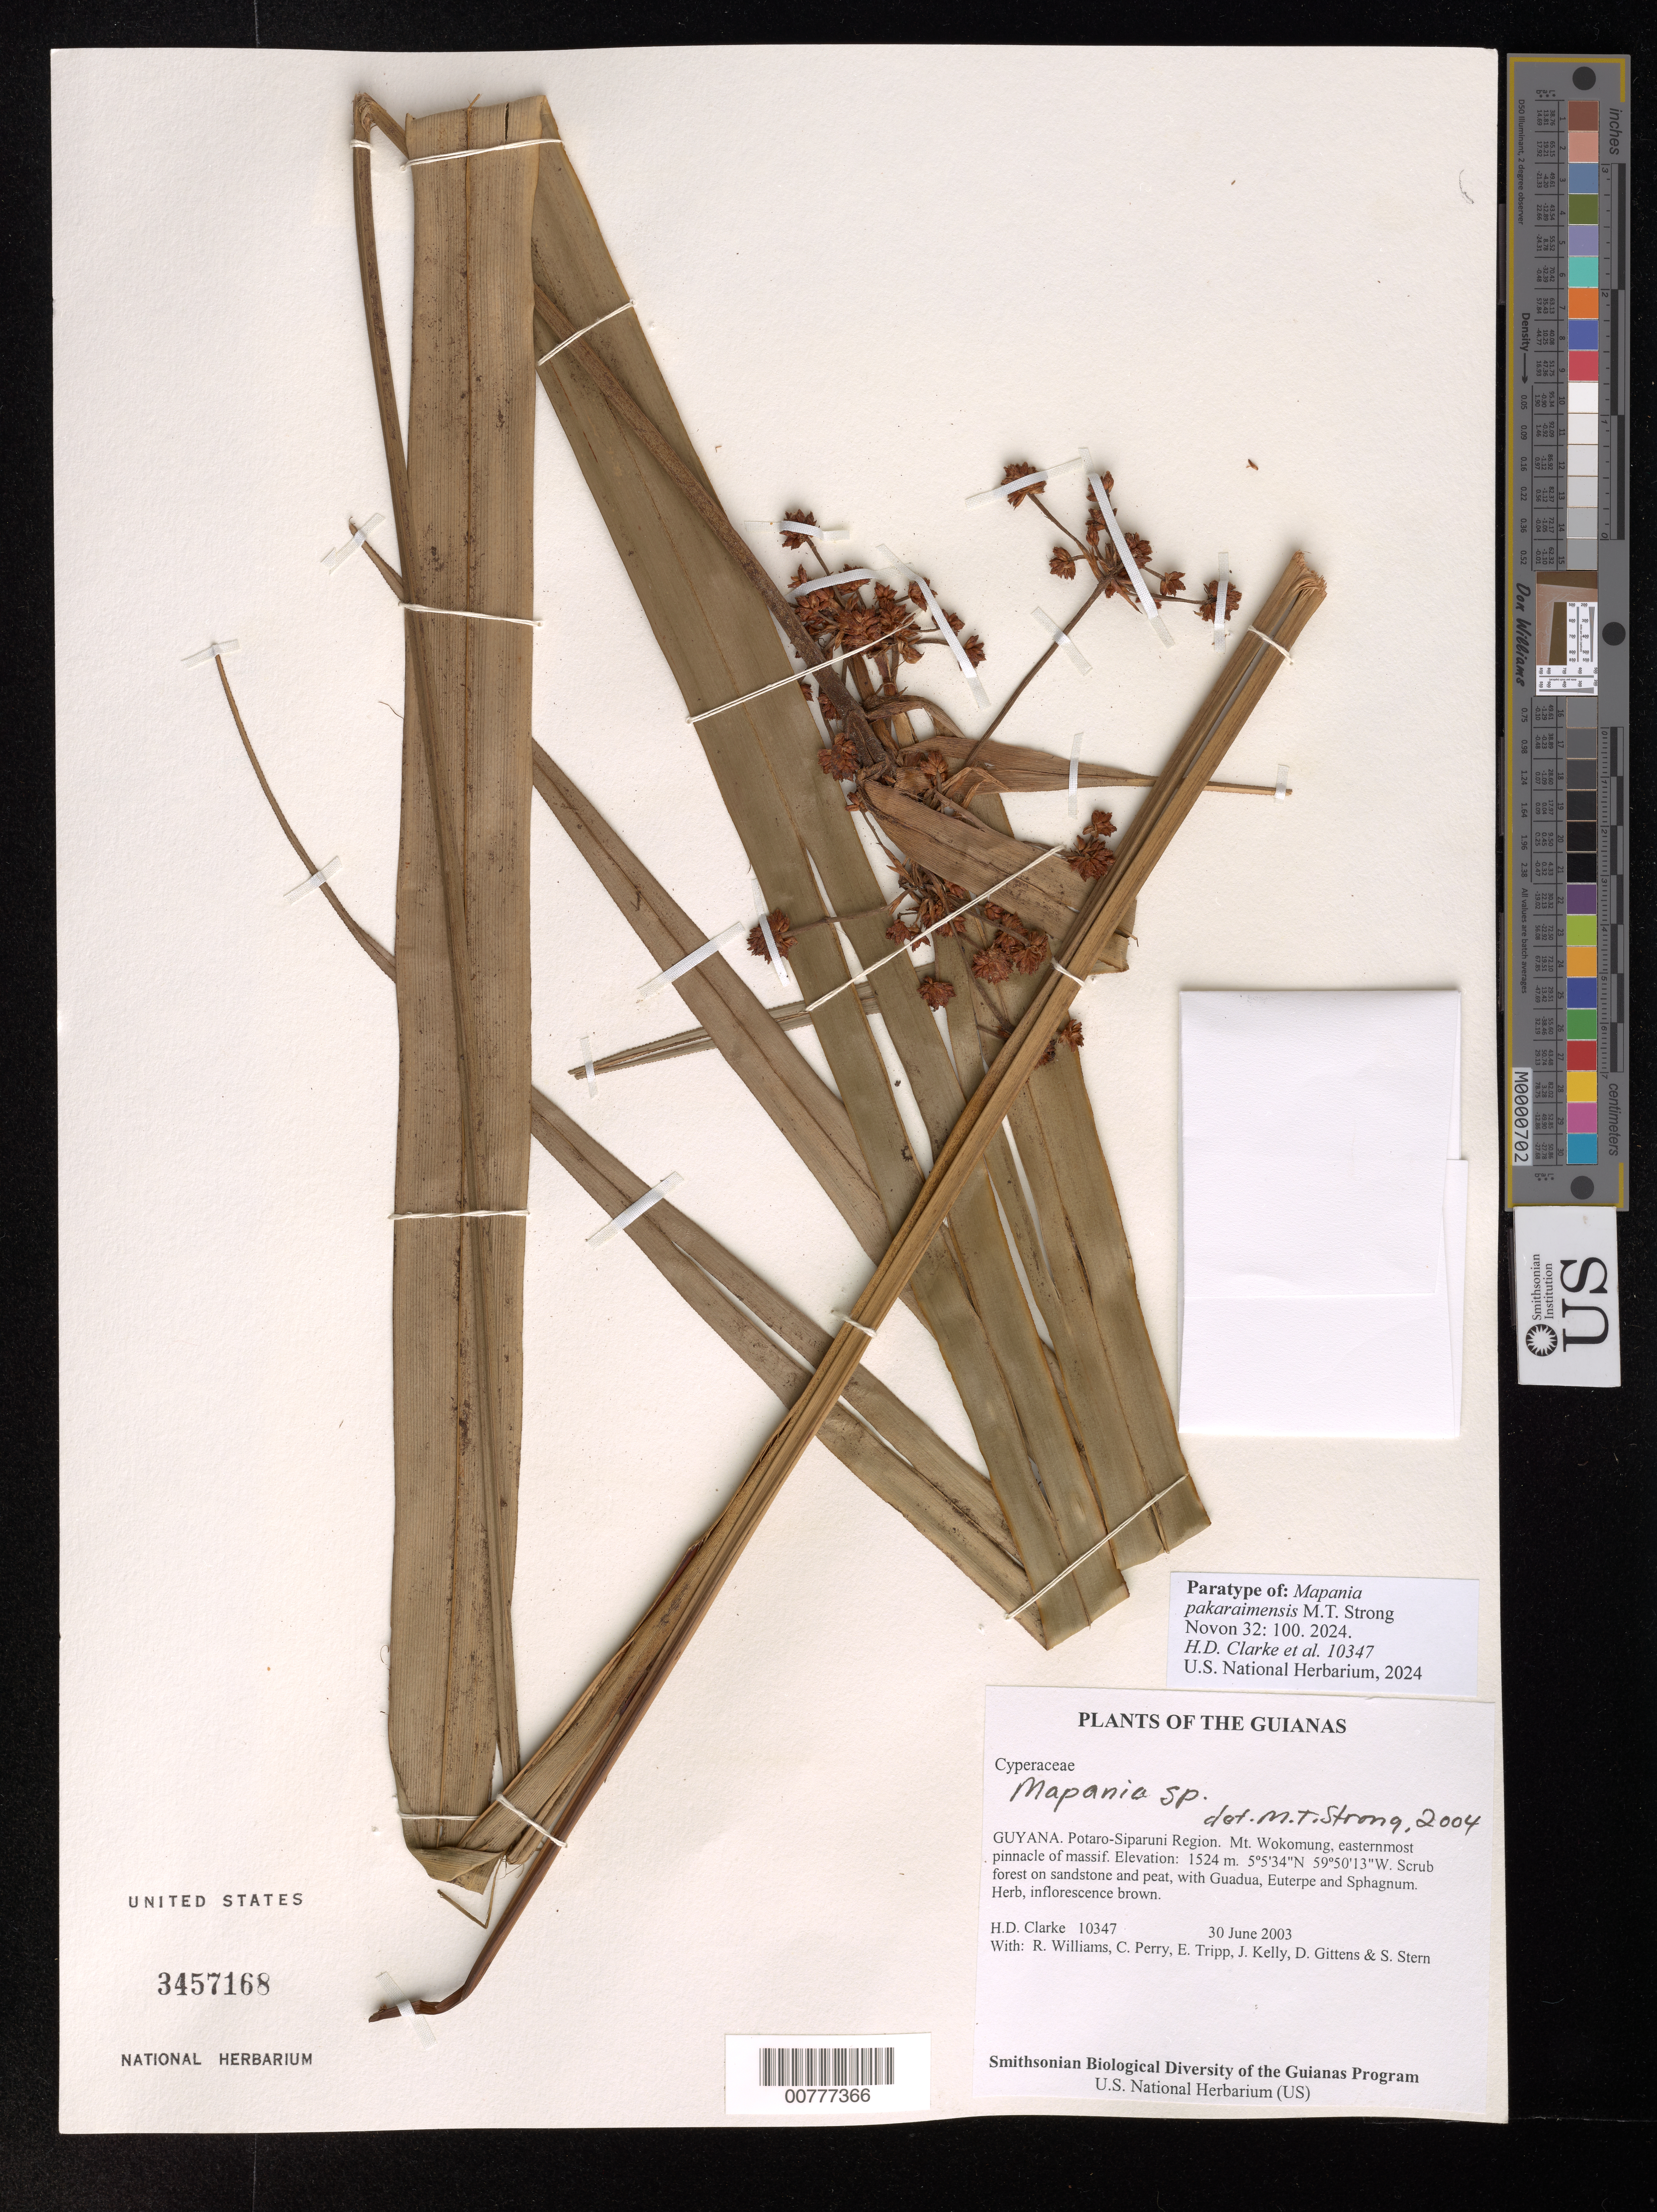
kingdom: Plantae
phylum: Tracheophyta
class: Liliopsida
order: Poales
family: Cyperaceae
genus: Mapania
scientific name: Mapania pakaraimensis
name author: M.T. Strong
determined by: Strong, Mark T., (BOT), Smithsonian Institution - National Museum of Natural History (UNITED STATES)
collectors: H. D. Clarke, R. Williams, C. Perry, E. Tripp, J. Kelly, D. Gittens & S. R. Stern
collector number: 10347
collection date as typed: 30 June 2003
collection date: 2003-06-30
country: Guyana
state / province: Potaro-Siparuni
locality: Mt. Wokomung, easternmost pinnacle of massif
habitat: Scrub forest on sandstone and peat, with Guadua, Euterpe and Sphagnum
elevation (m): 1524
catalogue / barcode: US 3457168